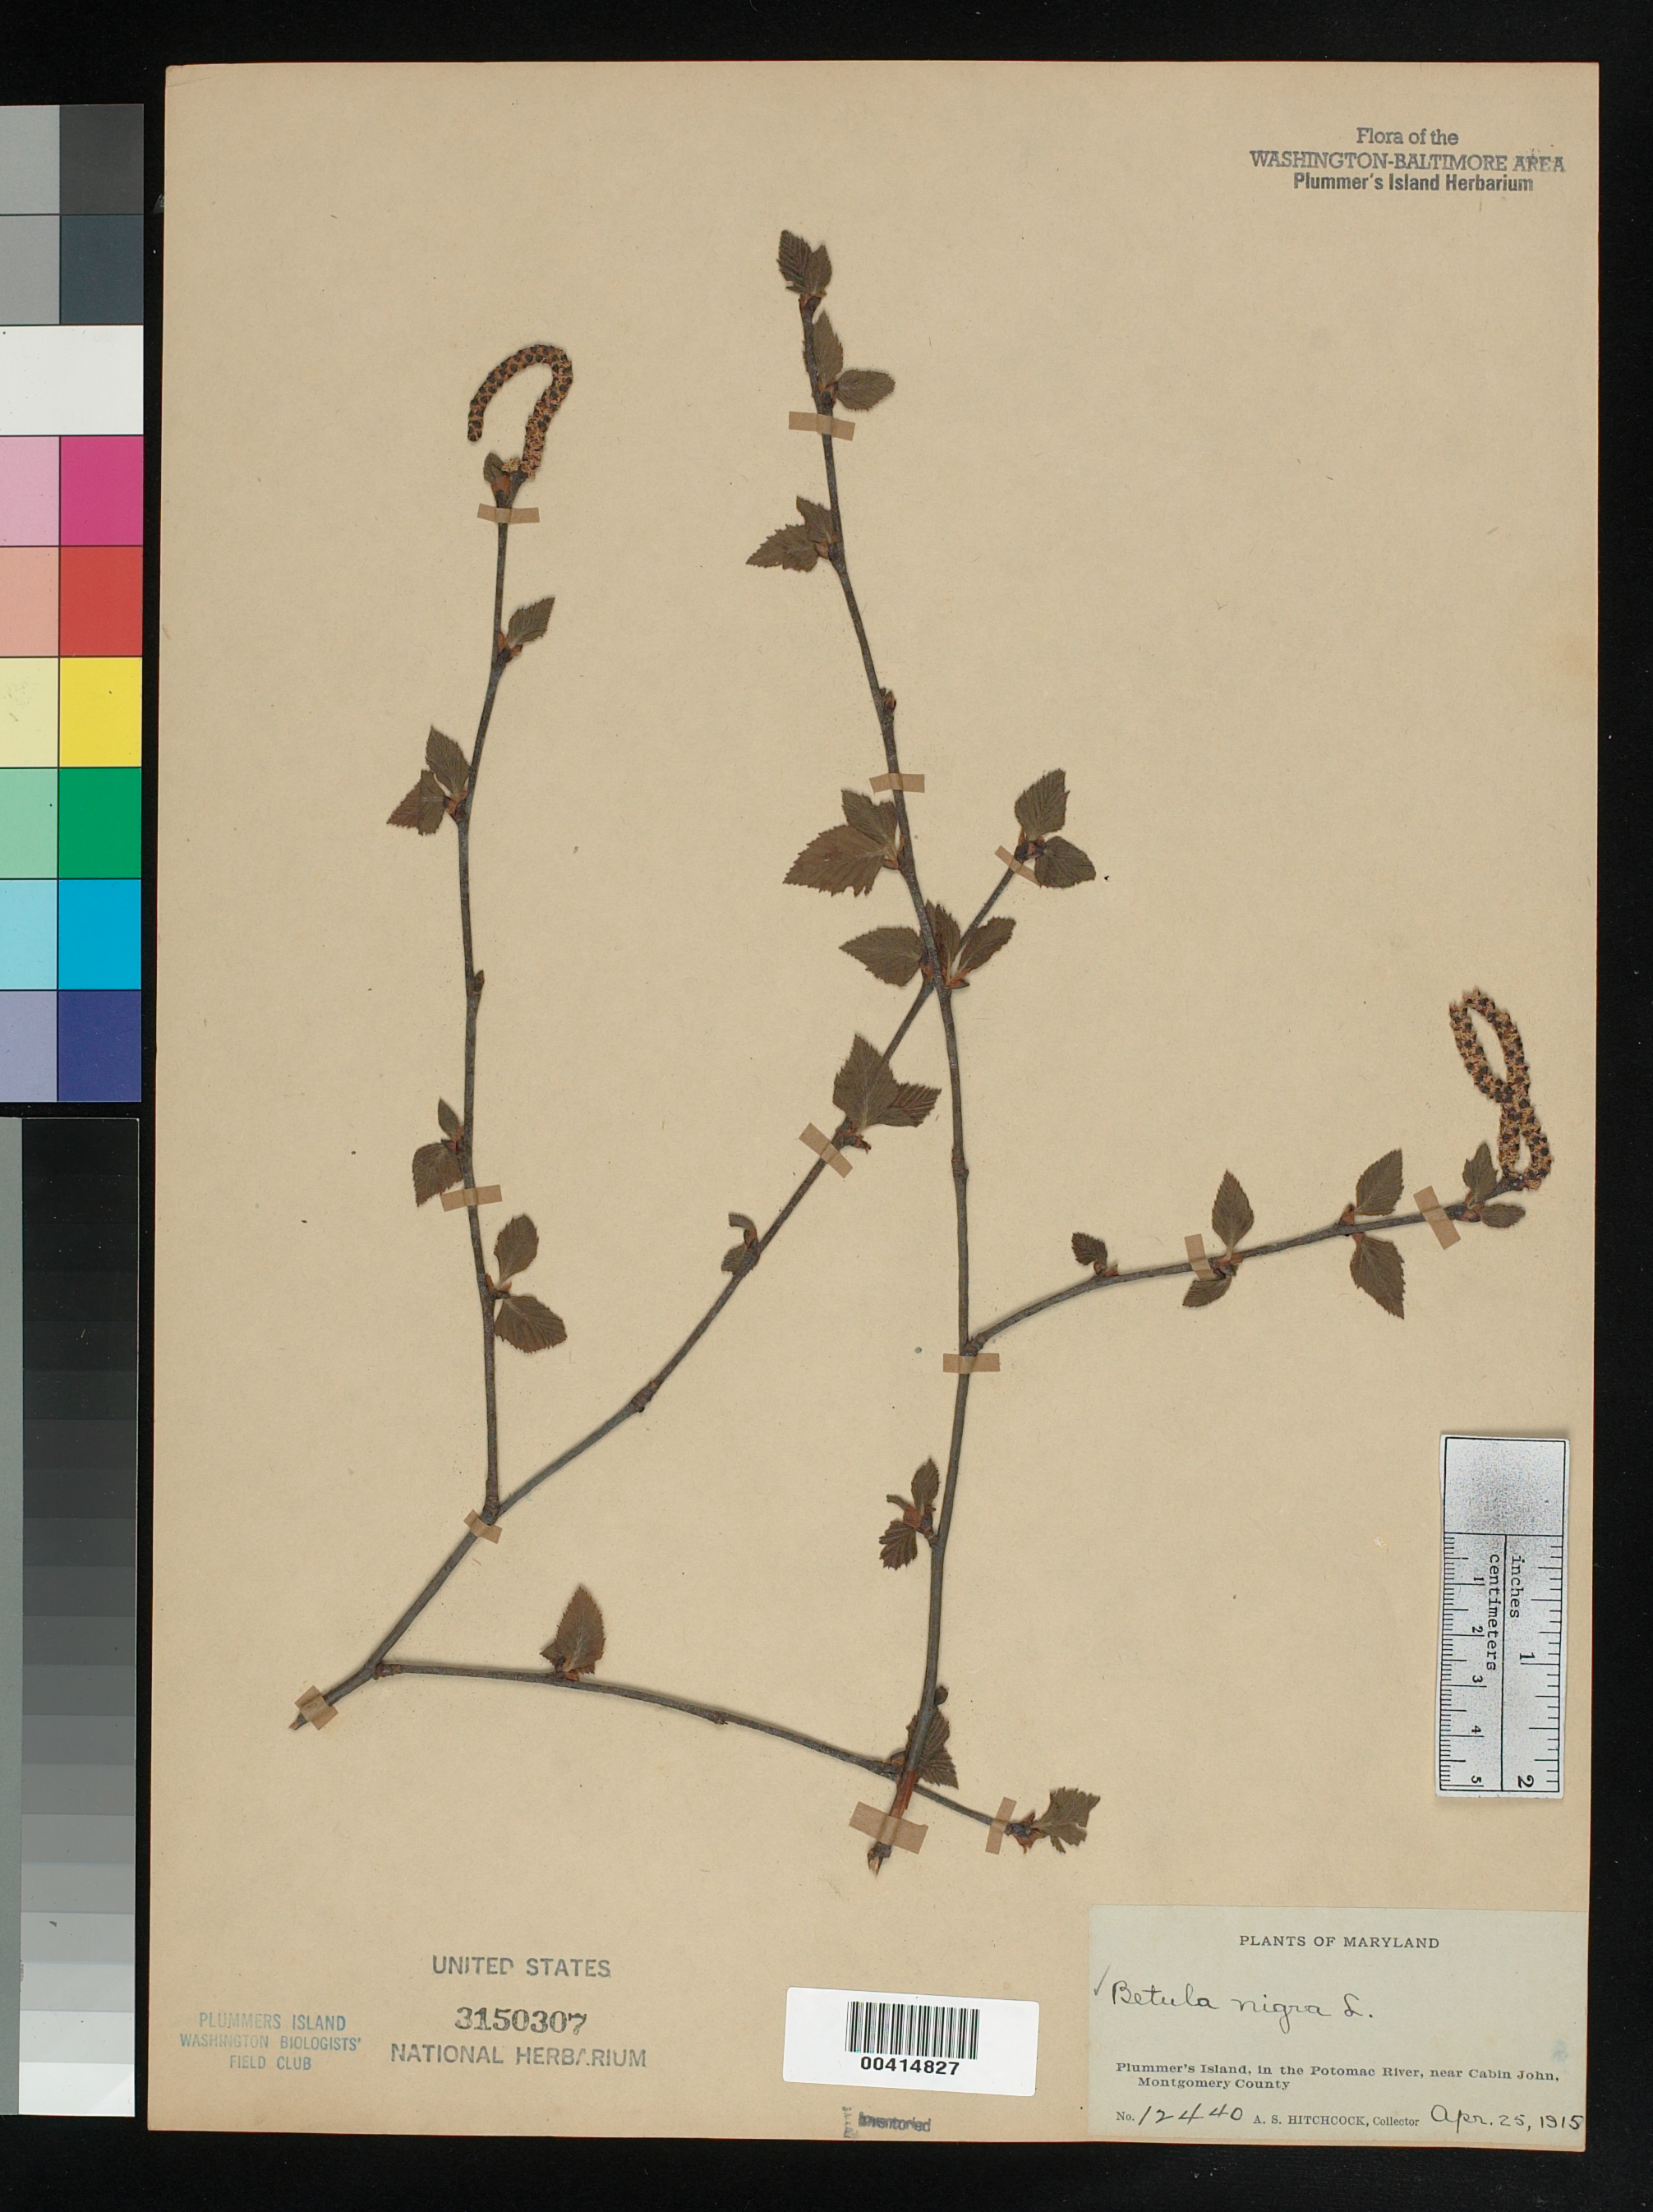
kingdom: Plantae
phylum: Tracheophyta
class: Magnoliopsida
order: Fagales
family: Betulaceae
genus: Betula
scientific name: Betula nigra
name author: L.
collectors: A. S. Hitchcock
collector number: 12440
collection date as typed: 25 Apr 1915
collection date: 1915-04-25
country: United States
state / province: Maryland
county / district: Montgomery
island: Plummers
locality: Plummer's Island C. & O. Canal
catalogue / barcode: US 3150307